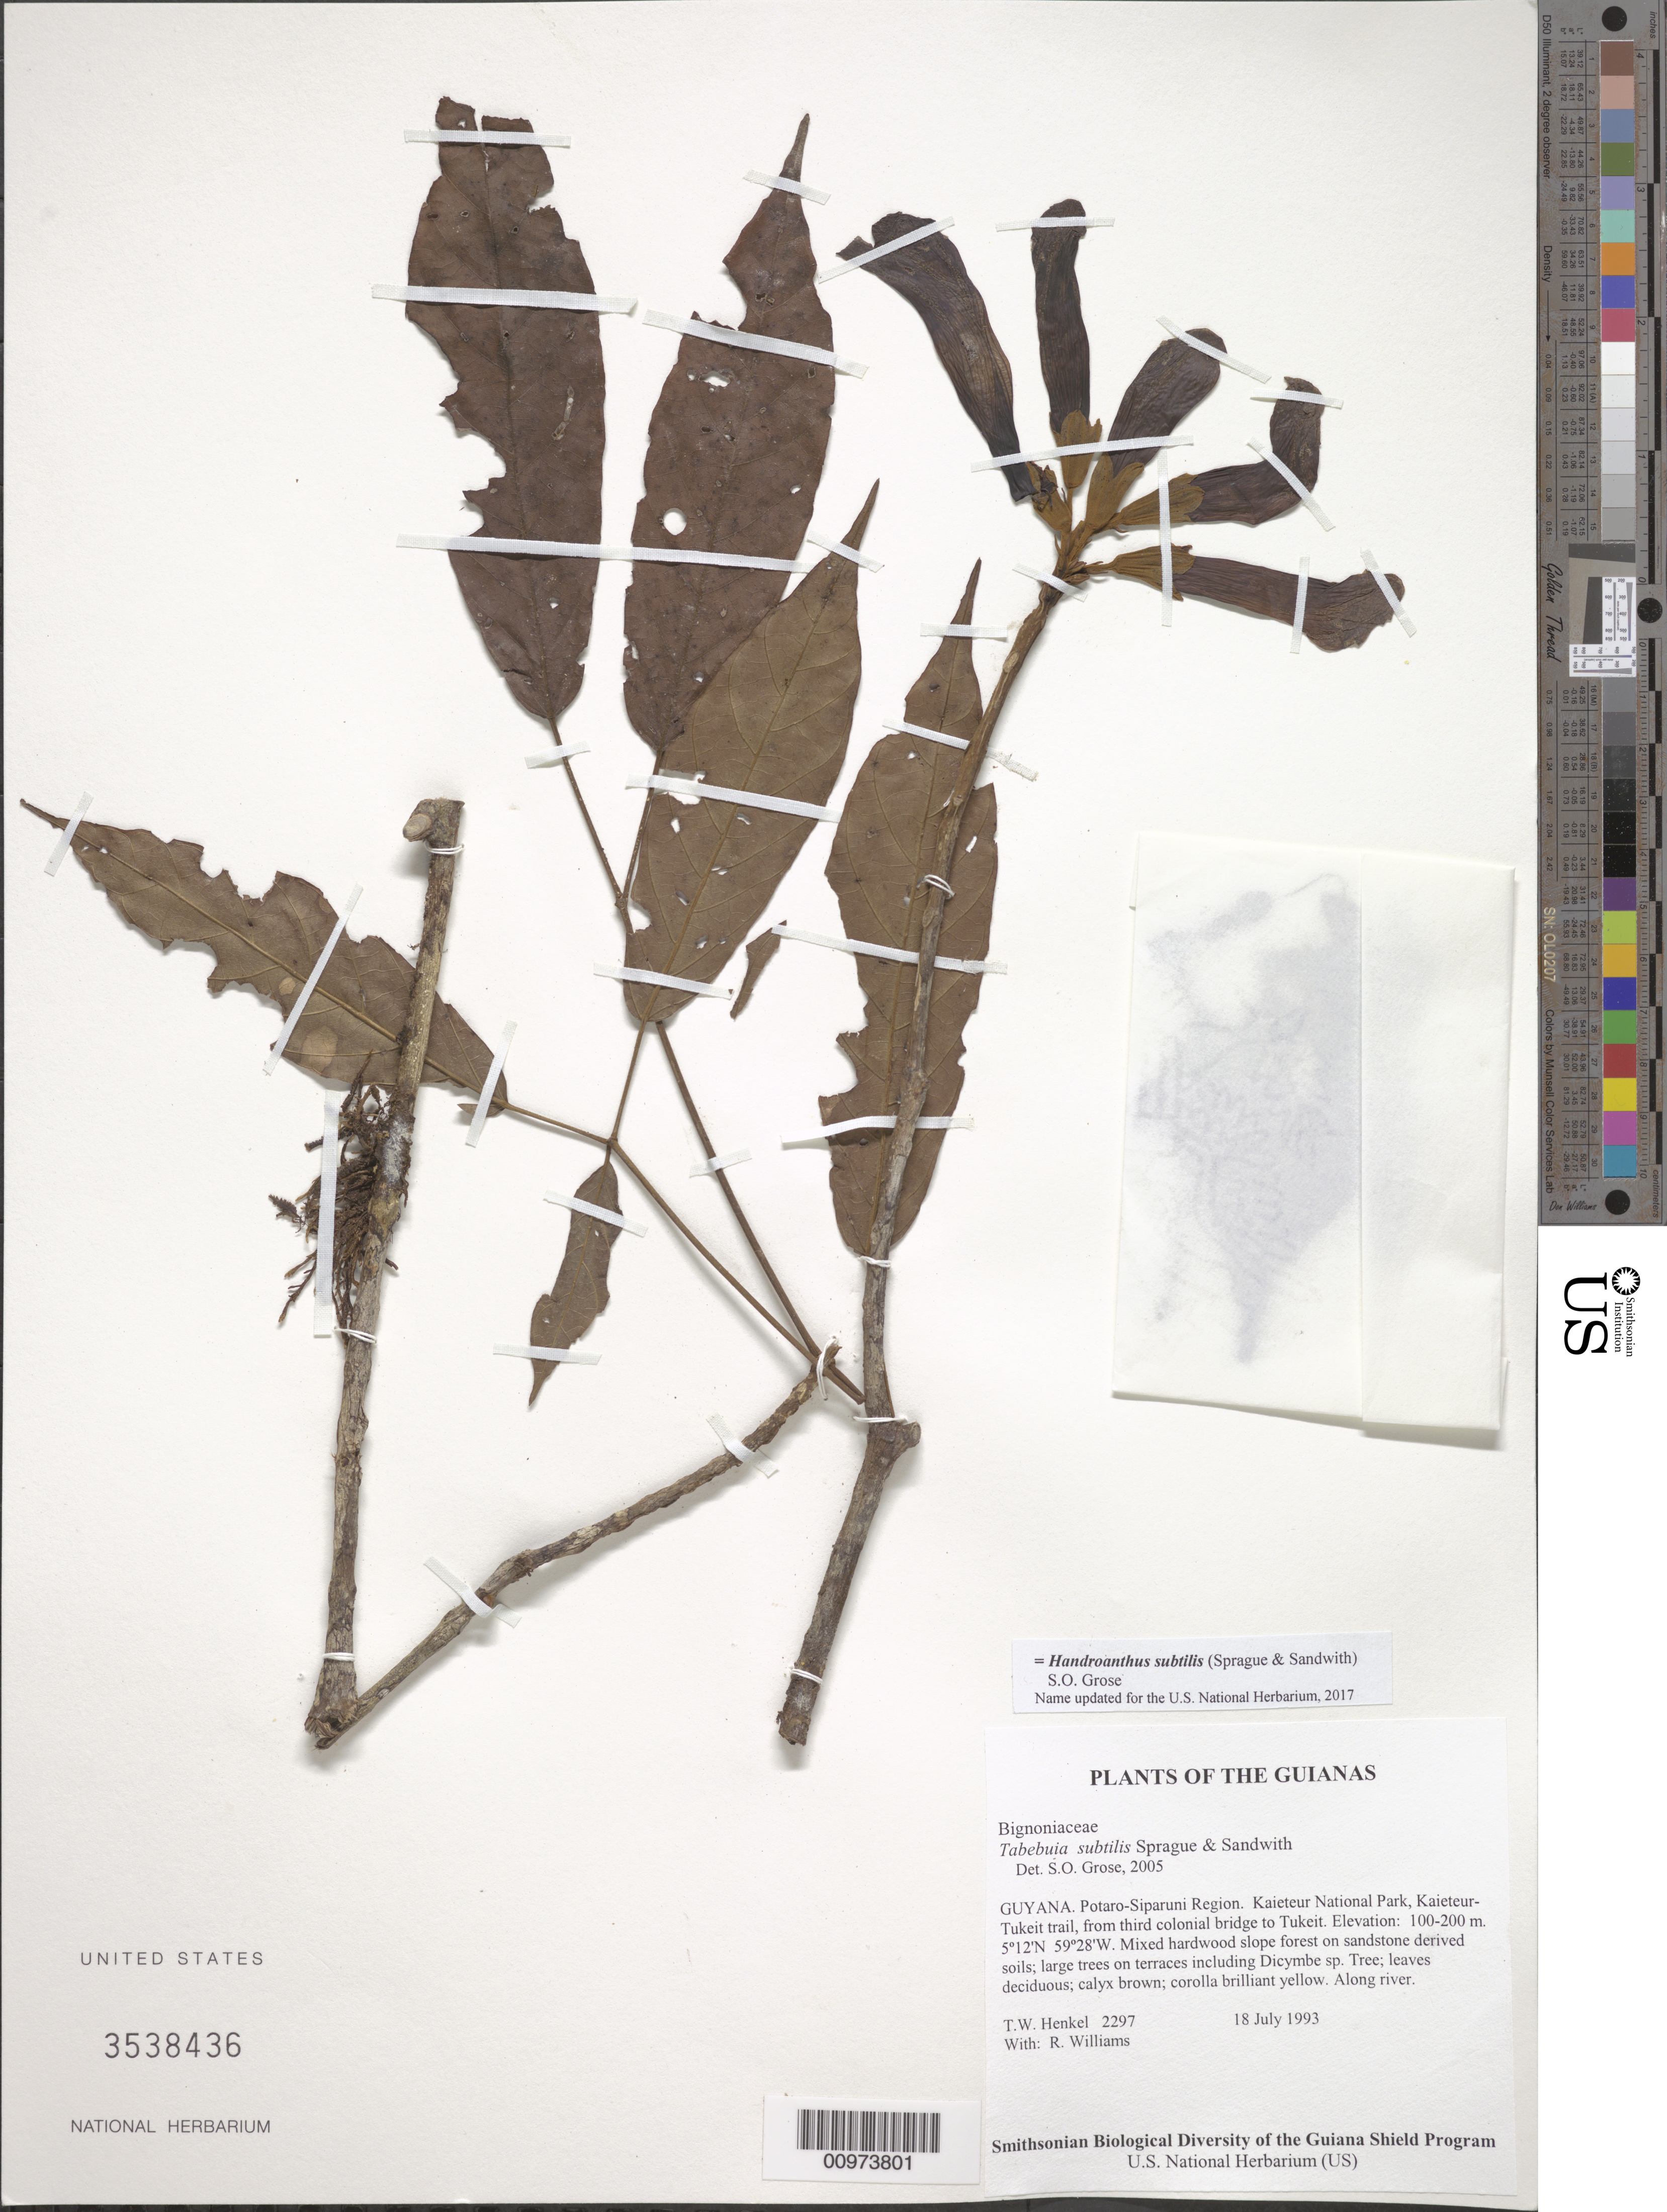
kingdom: Plantae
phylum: Tracheophyta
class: Magnoliopsida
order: Lamiales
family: Bignoniaceae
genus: Handroanthus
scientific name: Handroanthus subtilis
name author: (Sprague & Sandwith) S.O. Grose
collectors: T. Henkel & R. Williams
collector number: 2297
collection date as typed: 18 July 1993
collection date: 1993-07-18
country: Guyana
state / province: Potaro-Siparuni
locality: Kaieteur National Park, Kaieteur-Tukeit trail, from third colonial bridge to Tukeit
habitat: Mixed hardwood slope forest on sandstone derived soils; large trees on terraces including Dicymbe sp.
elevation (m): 100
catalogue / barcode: US 3538436